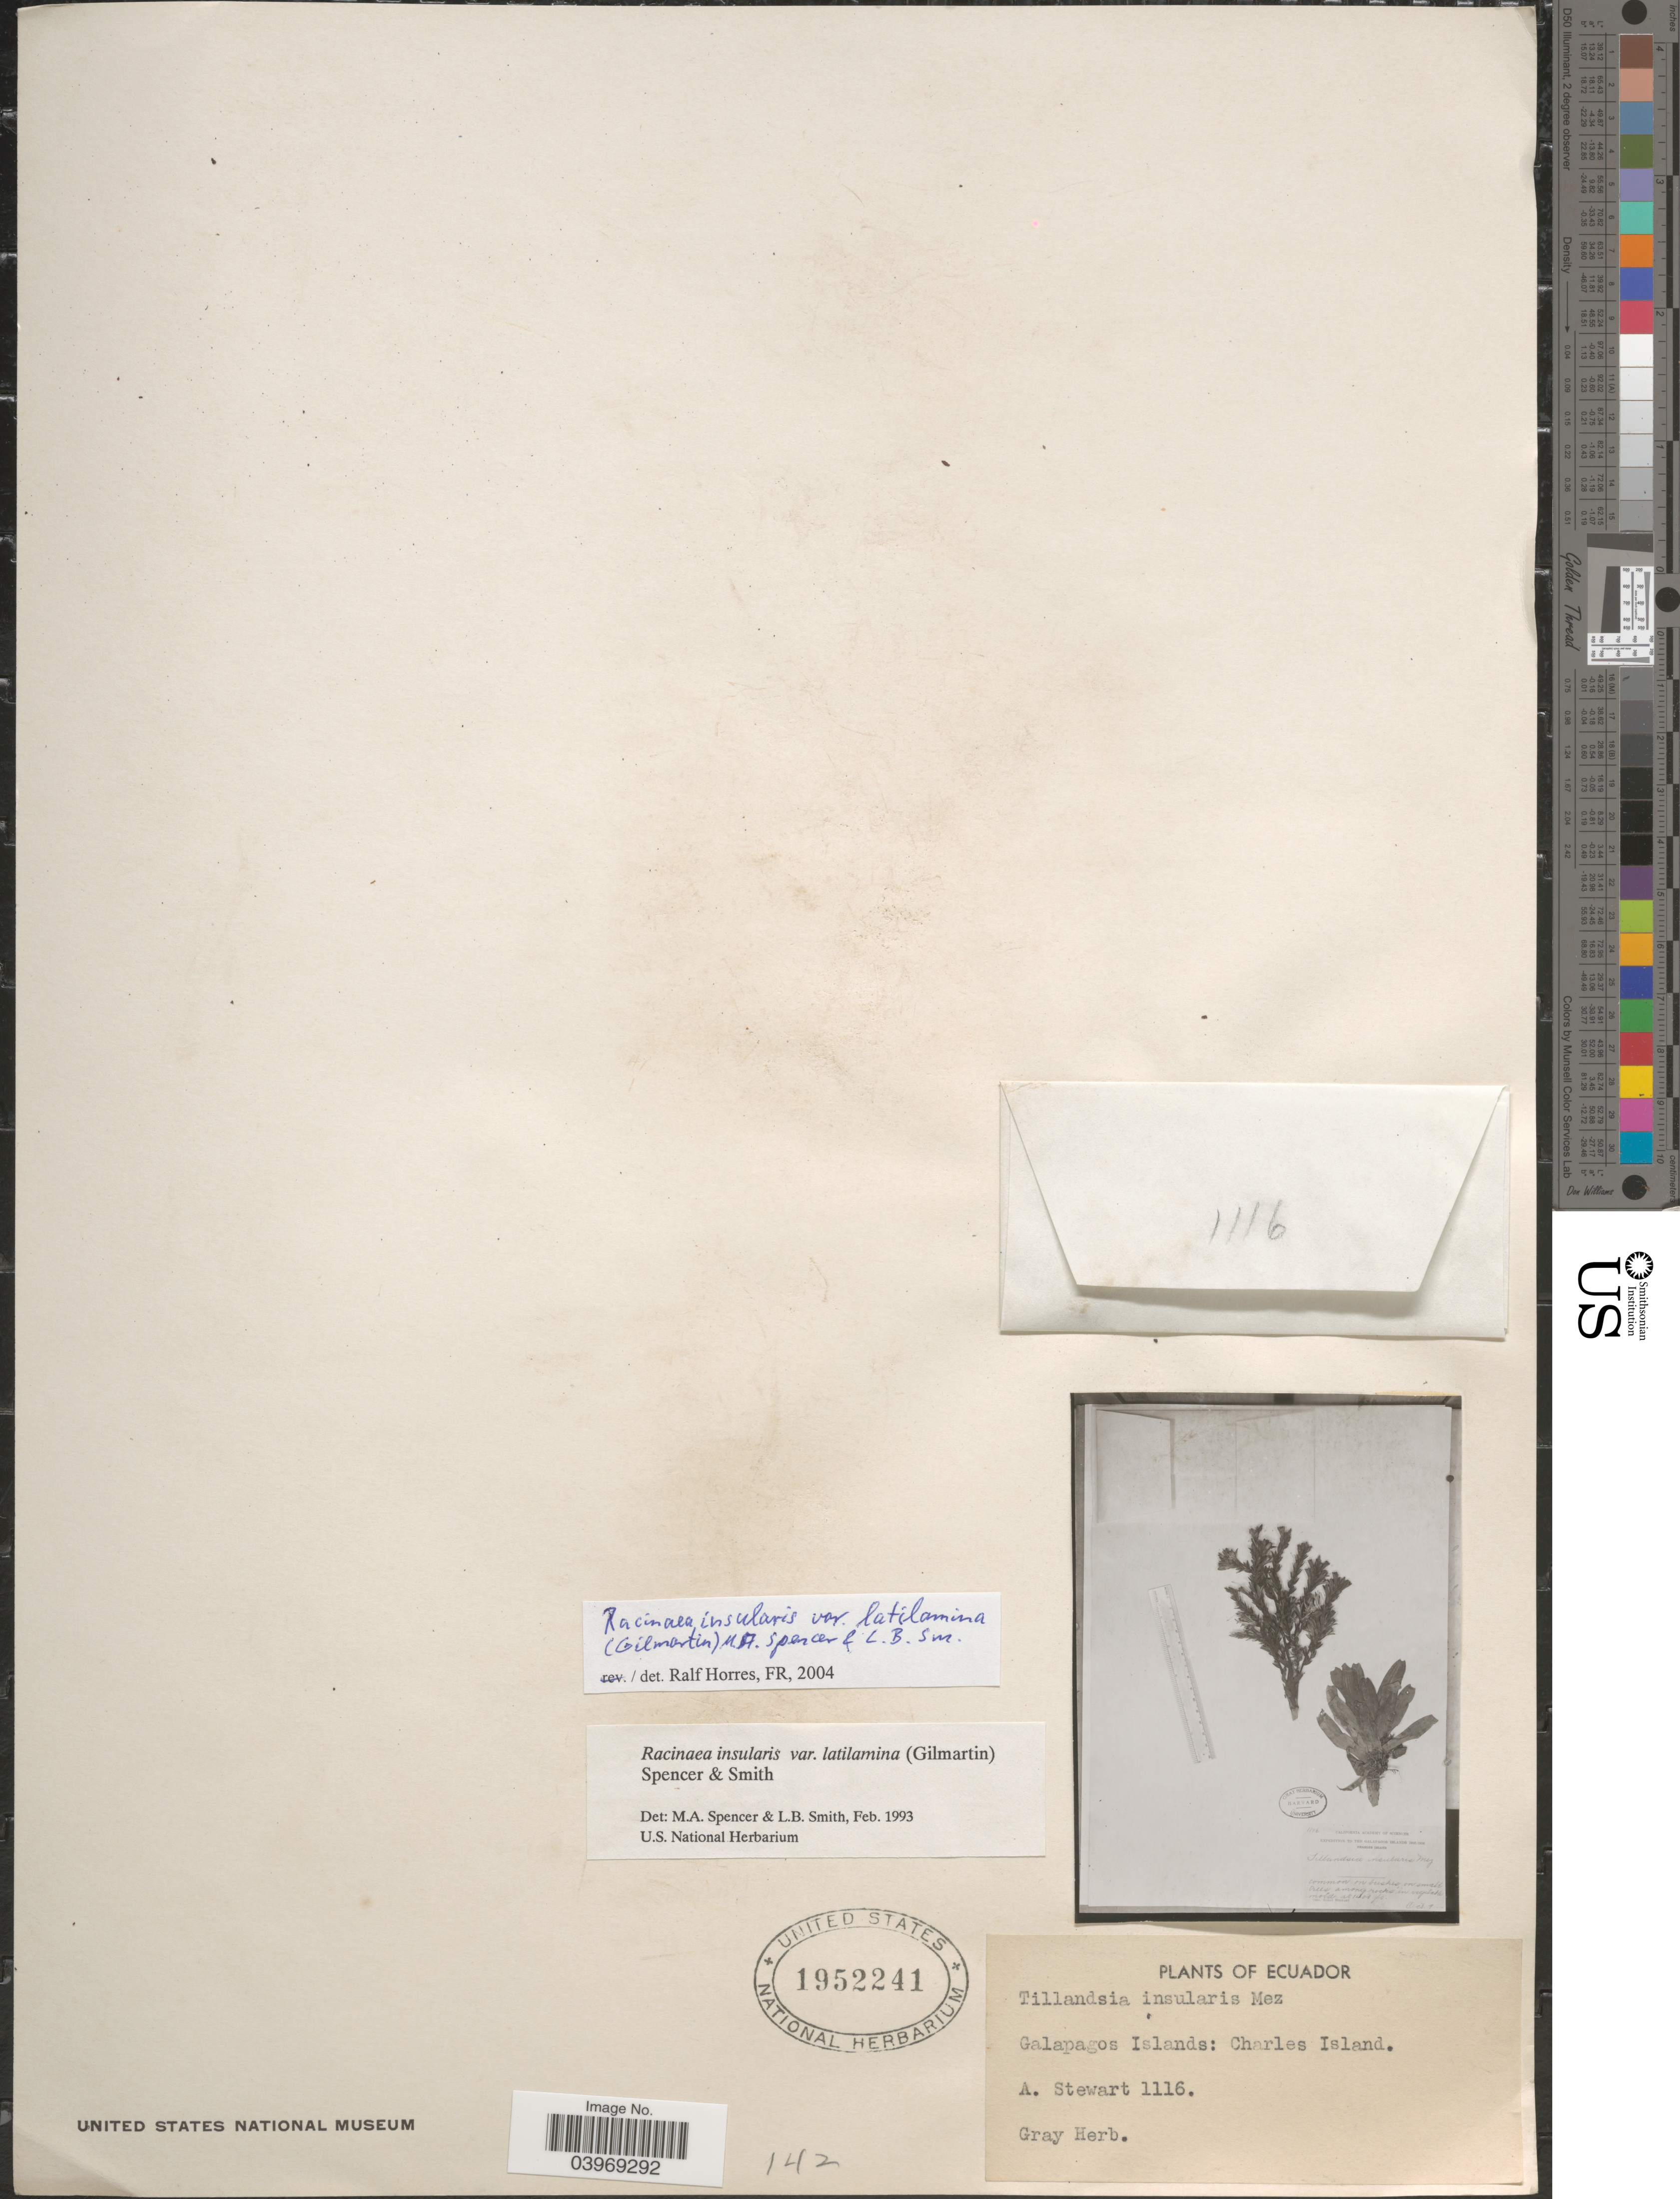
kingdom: Plantae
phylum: Tracheophyta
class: Liliopsida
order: Poales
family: Bromeliaceae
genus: Racinaea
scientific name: Racinaea insularis var. latilamina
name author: (Gilmartin) M.A. Spencer & L.B. Sm.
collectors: A. Stewart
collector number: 1116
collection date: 1905-10-09/1906-10-09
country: Ecuador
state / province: Colón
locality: Galapagos Islands: Charles Island.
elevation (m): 3658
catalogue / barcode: US 1952241